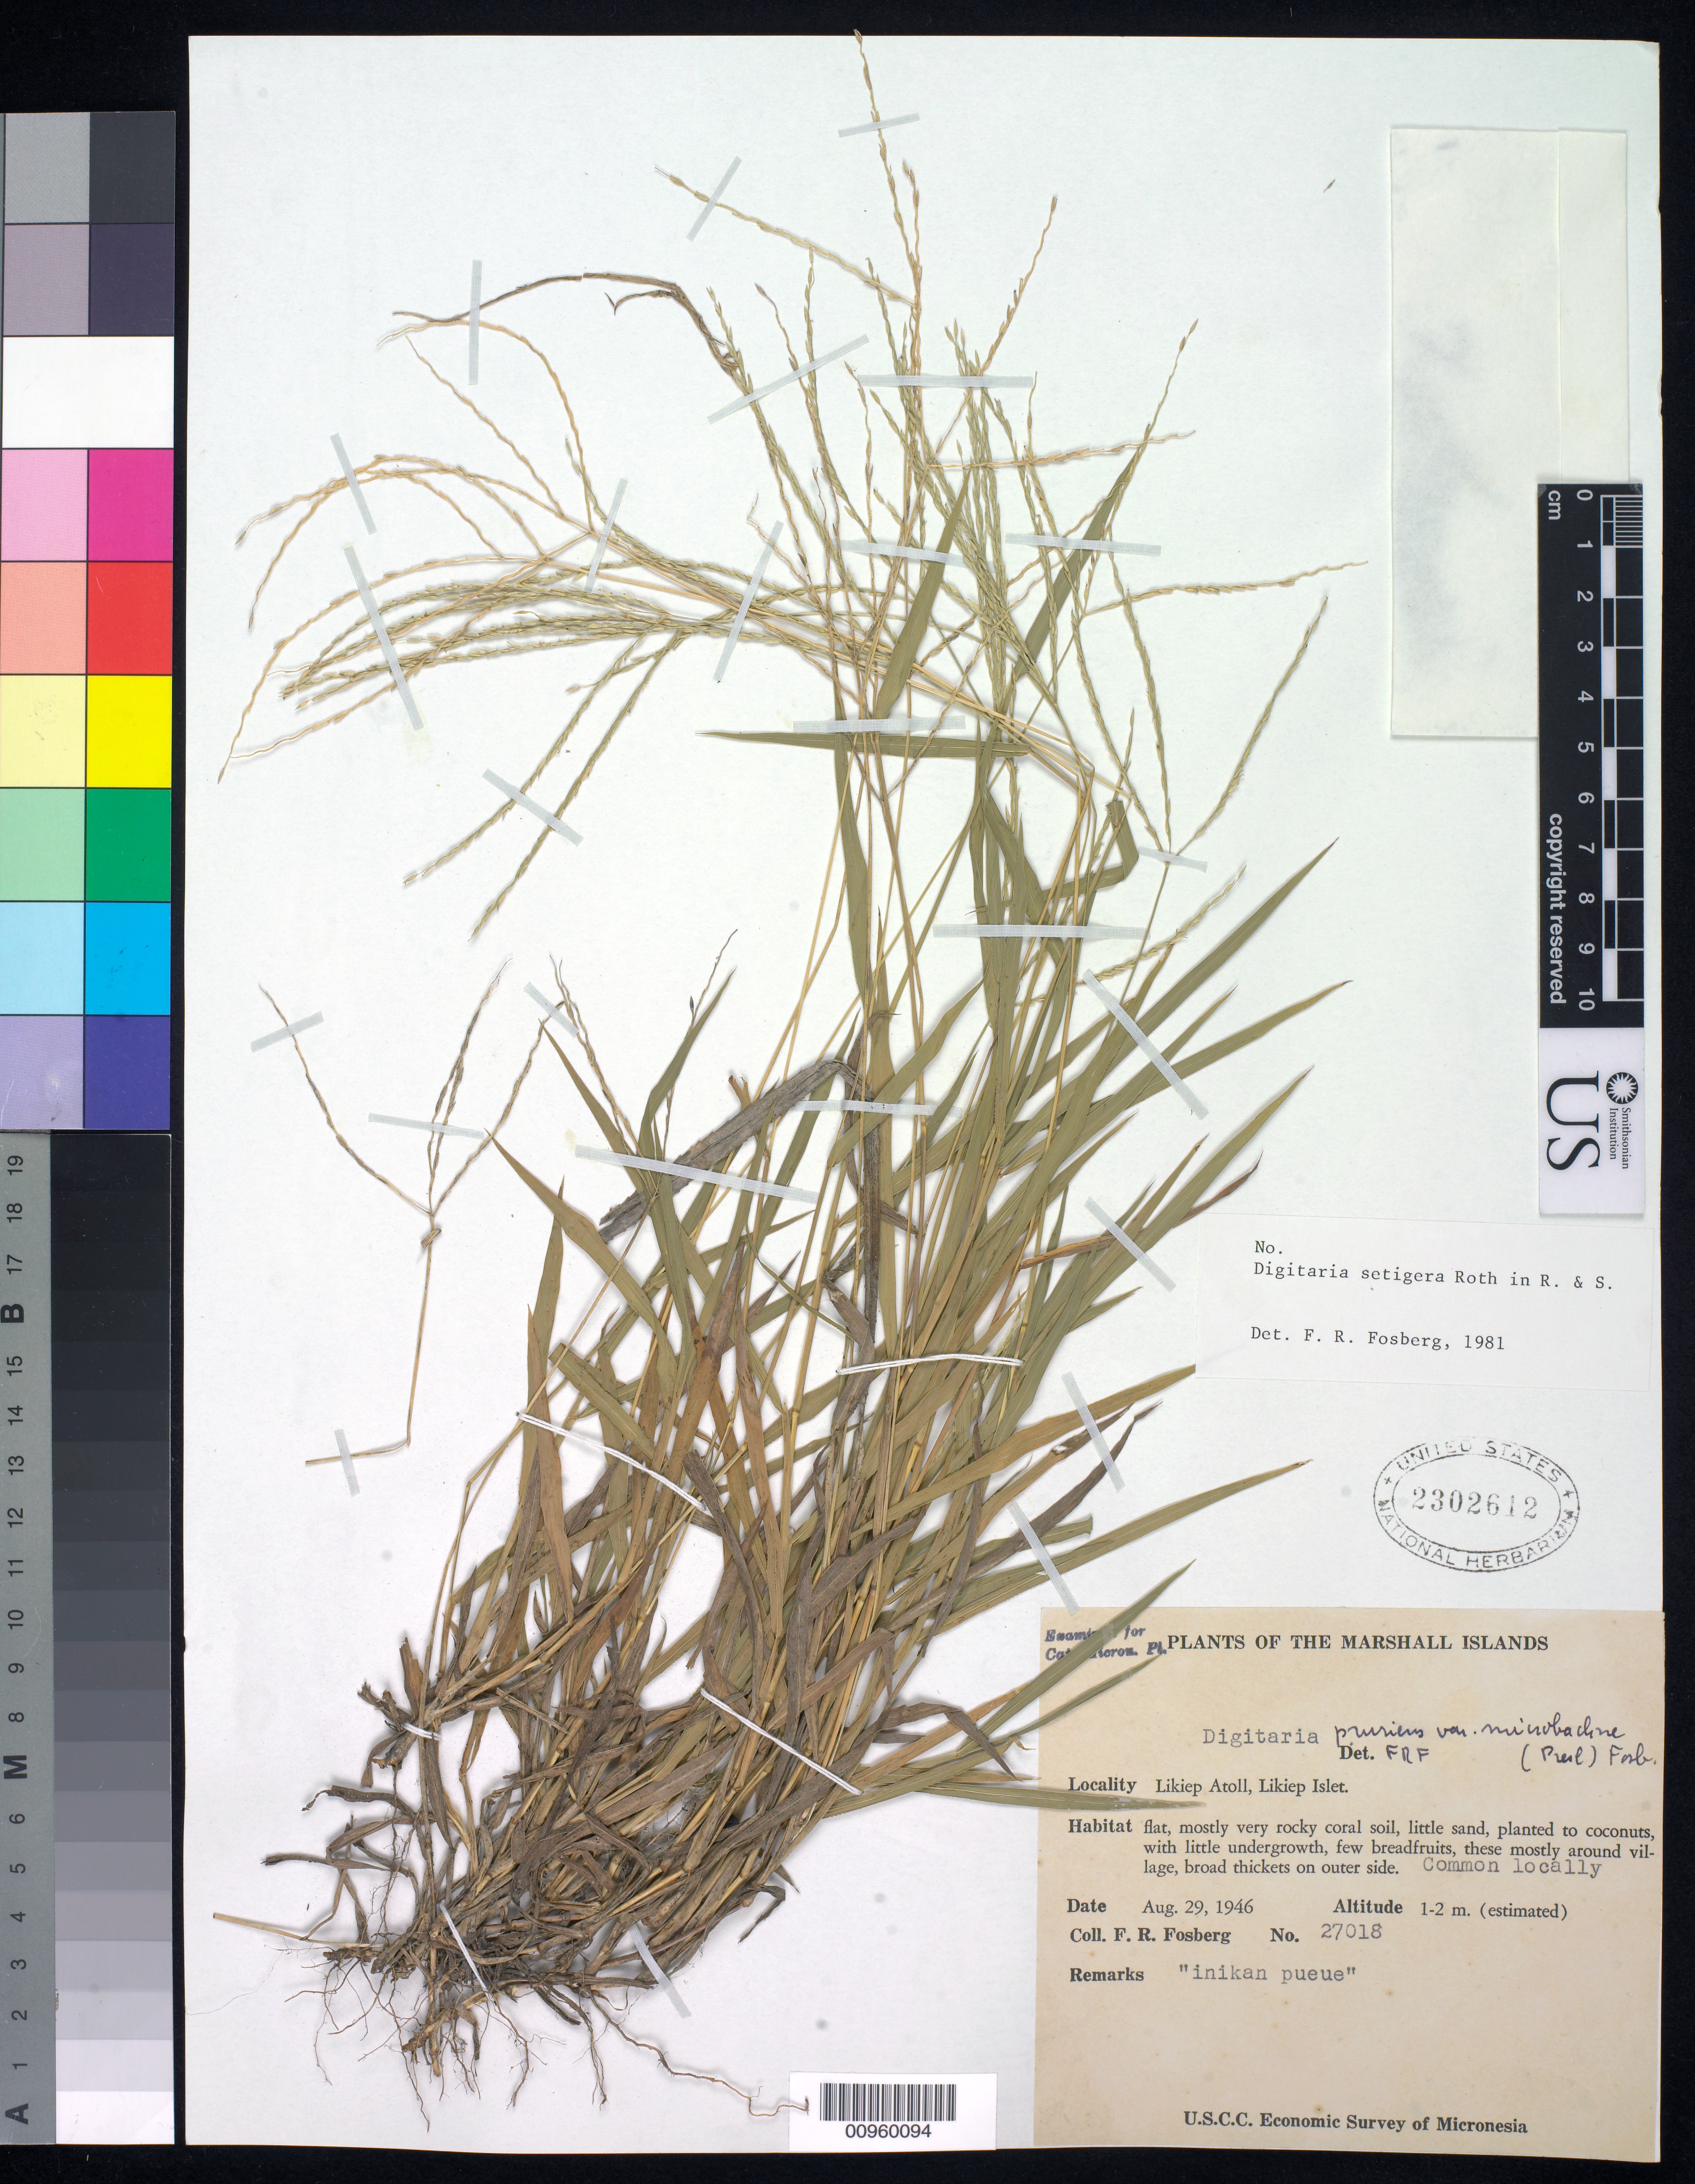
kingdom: Plantae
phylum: Tracheophyta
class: Liliopsida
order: Poales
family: Poaceae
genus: Digitaria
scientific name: Digitaria setigera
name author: Roth in Roem. & Schult.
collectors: F. R. Fosberg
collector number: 27018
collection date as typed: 29 Aug 1946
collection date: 1946-08-29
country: Marshall Islands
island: Likiep Atoll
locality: Likiep Islet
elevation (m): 1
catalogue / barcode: US 2302612